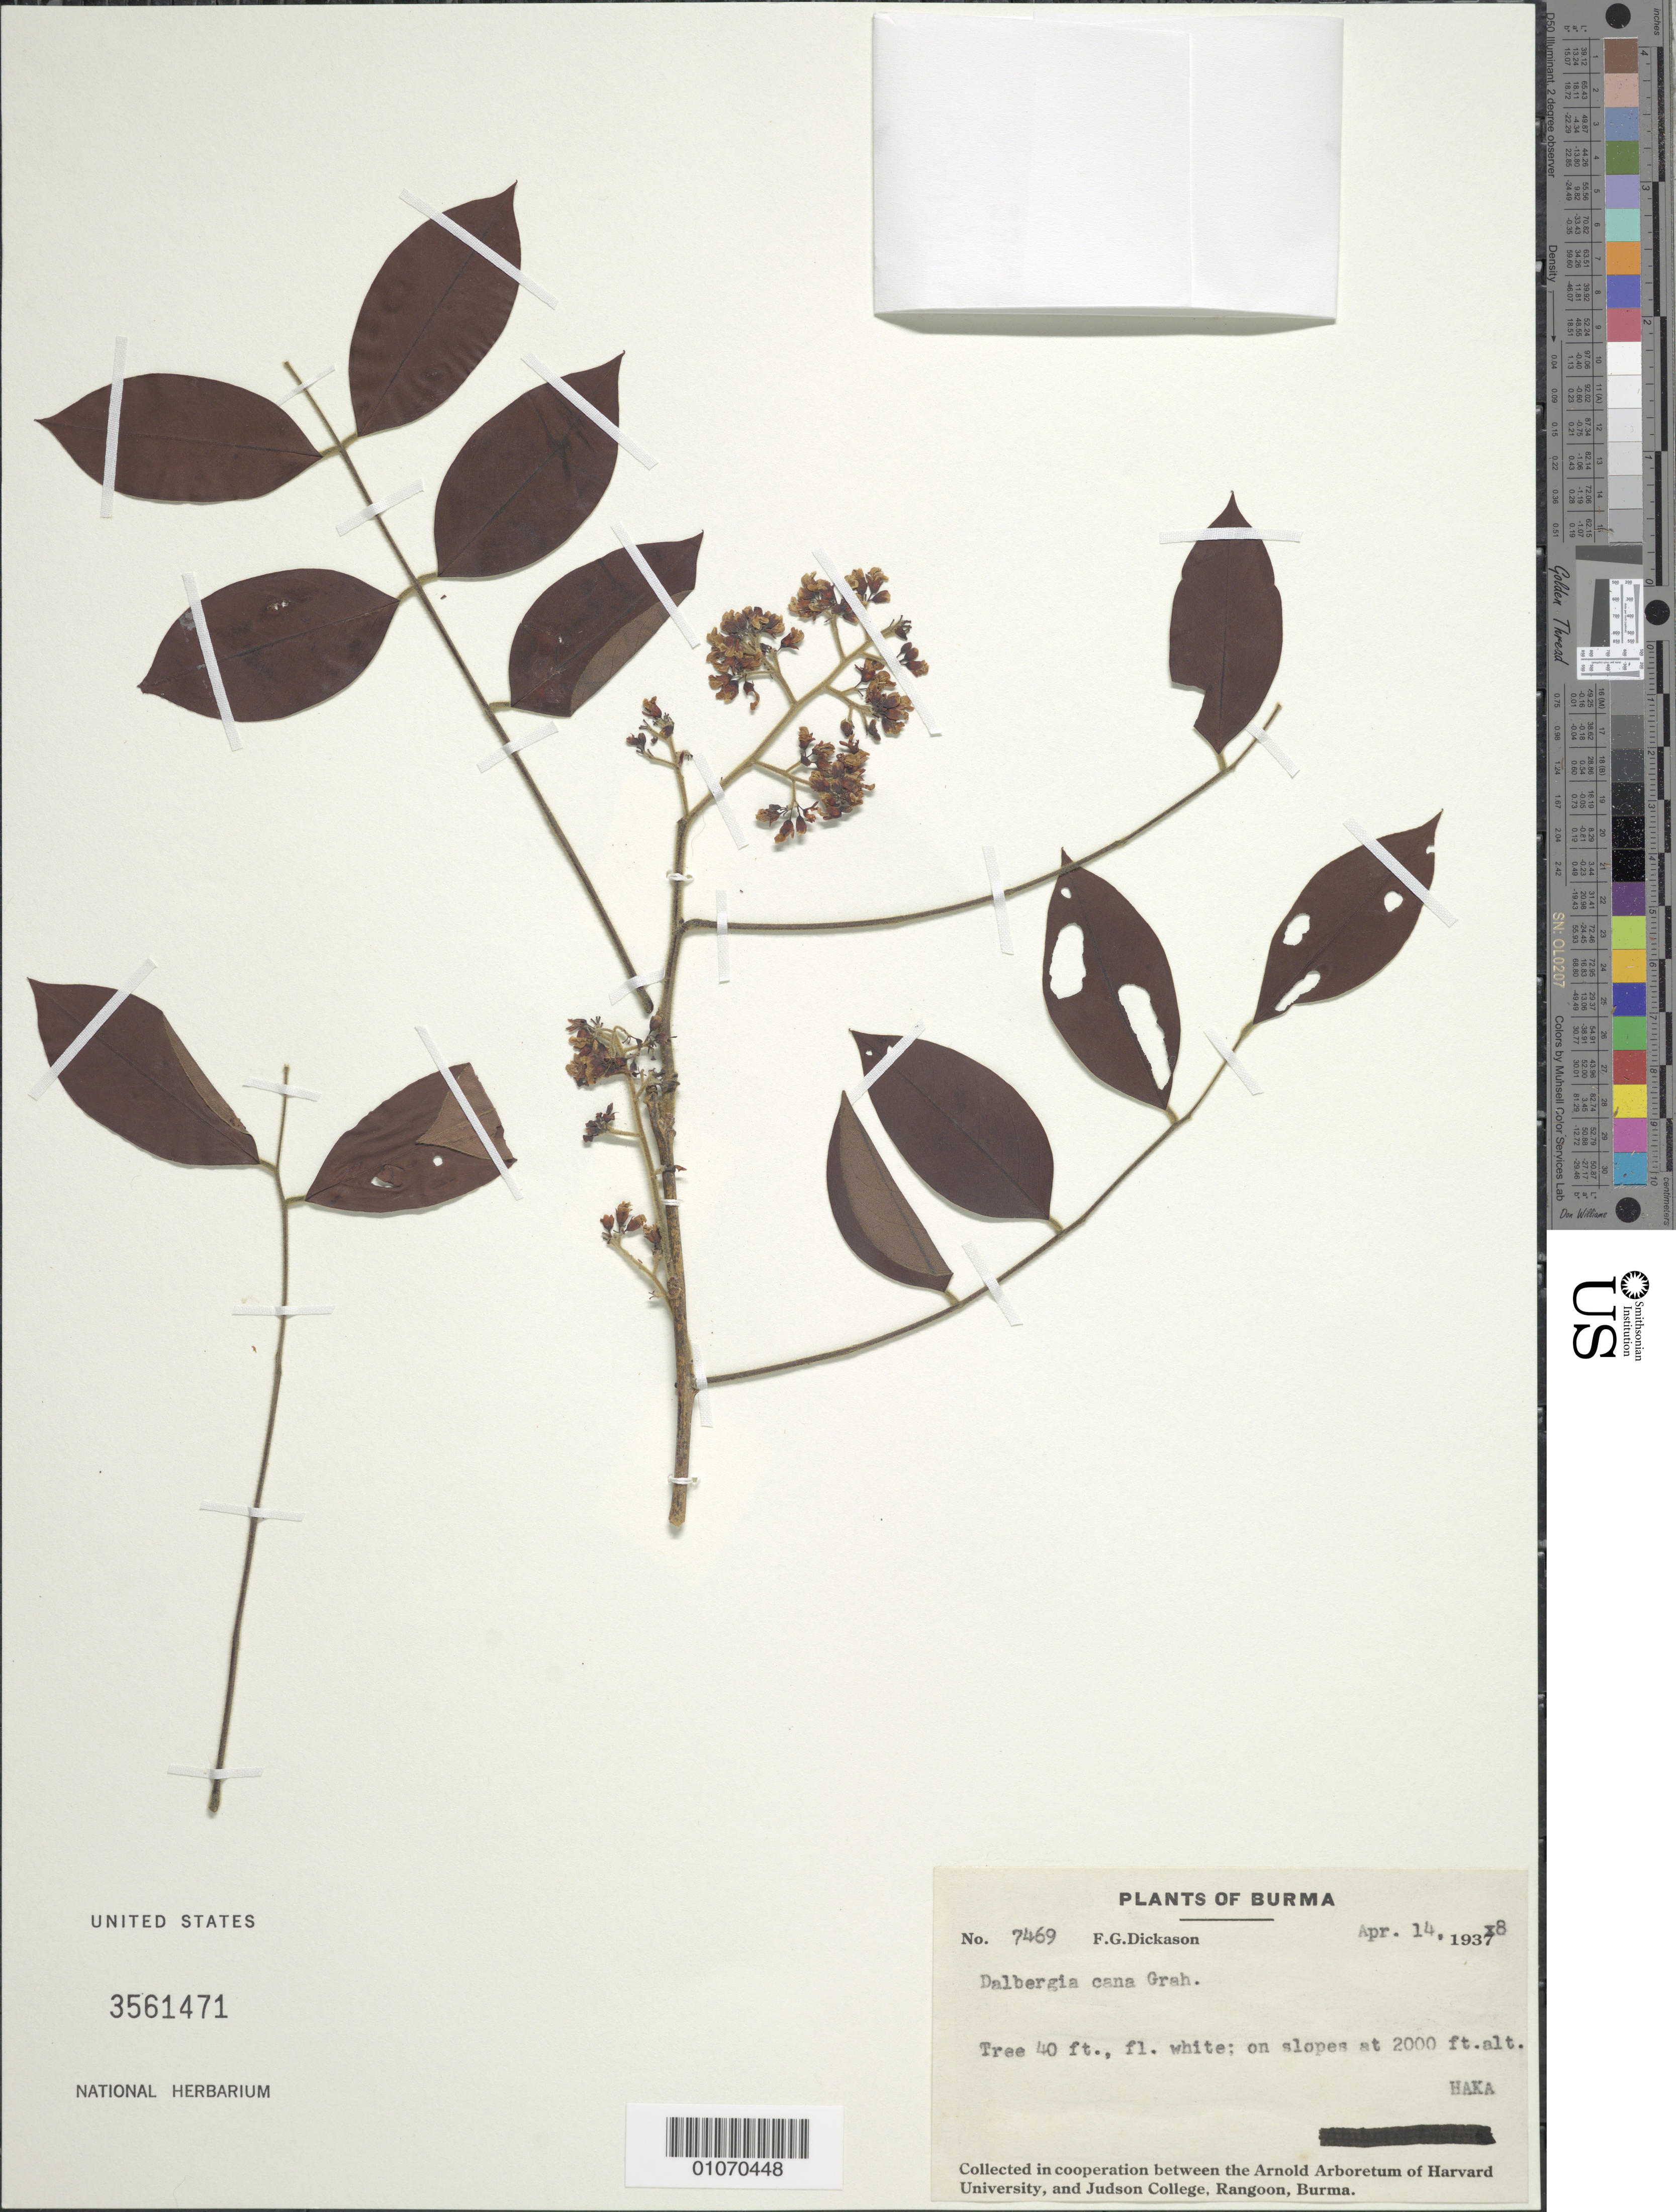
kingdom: Plantae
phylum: Tracheophyta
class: Magnoliopsida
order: Fabales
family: Fabaceae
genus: Dalbergia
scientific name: Dalbergia cana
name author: Graham ex Kurz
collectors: F. Dickason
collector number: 7469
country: Myanmar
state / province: Chin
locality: Haka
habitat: on slopes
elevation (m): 610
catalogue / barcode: US 3561471